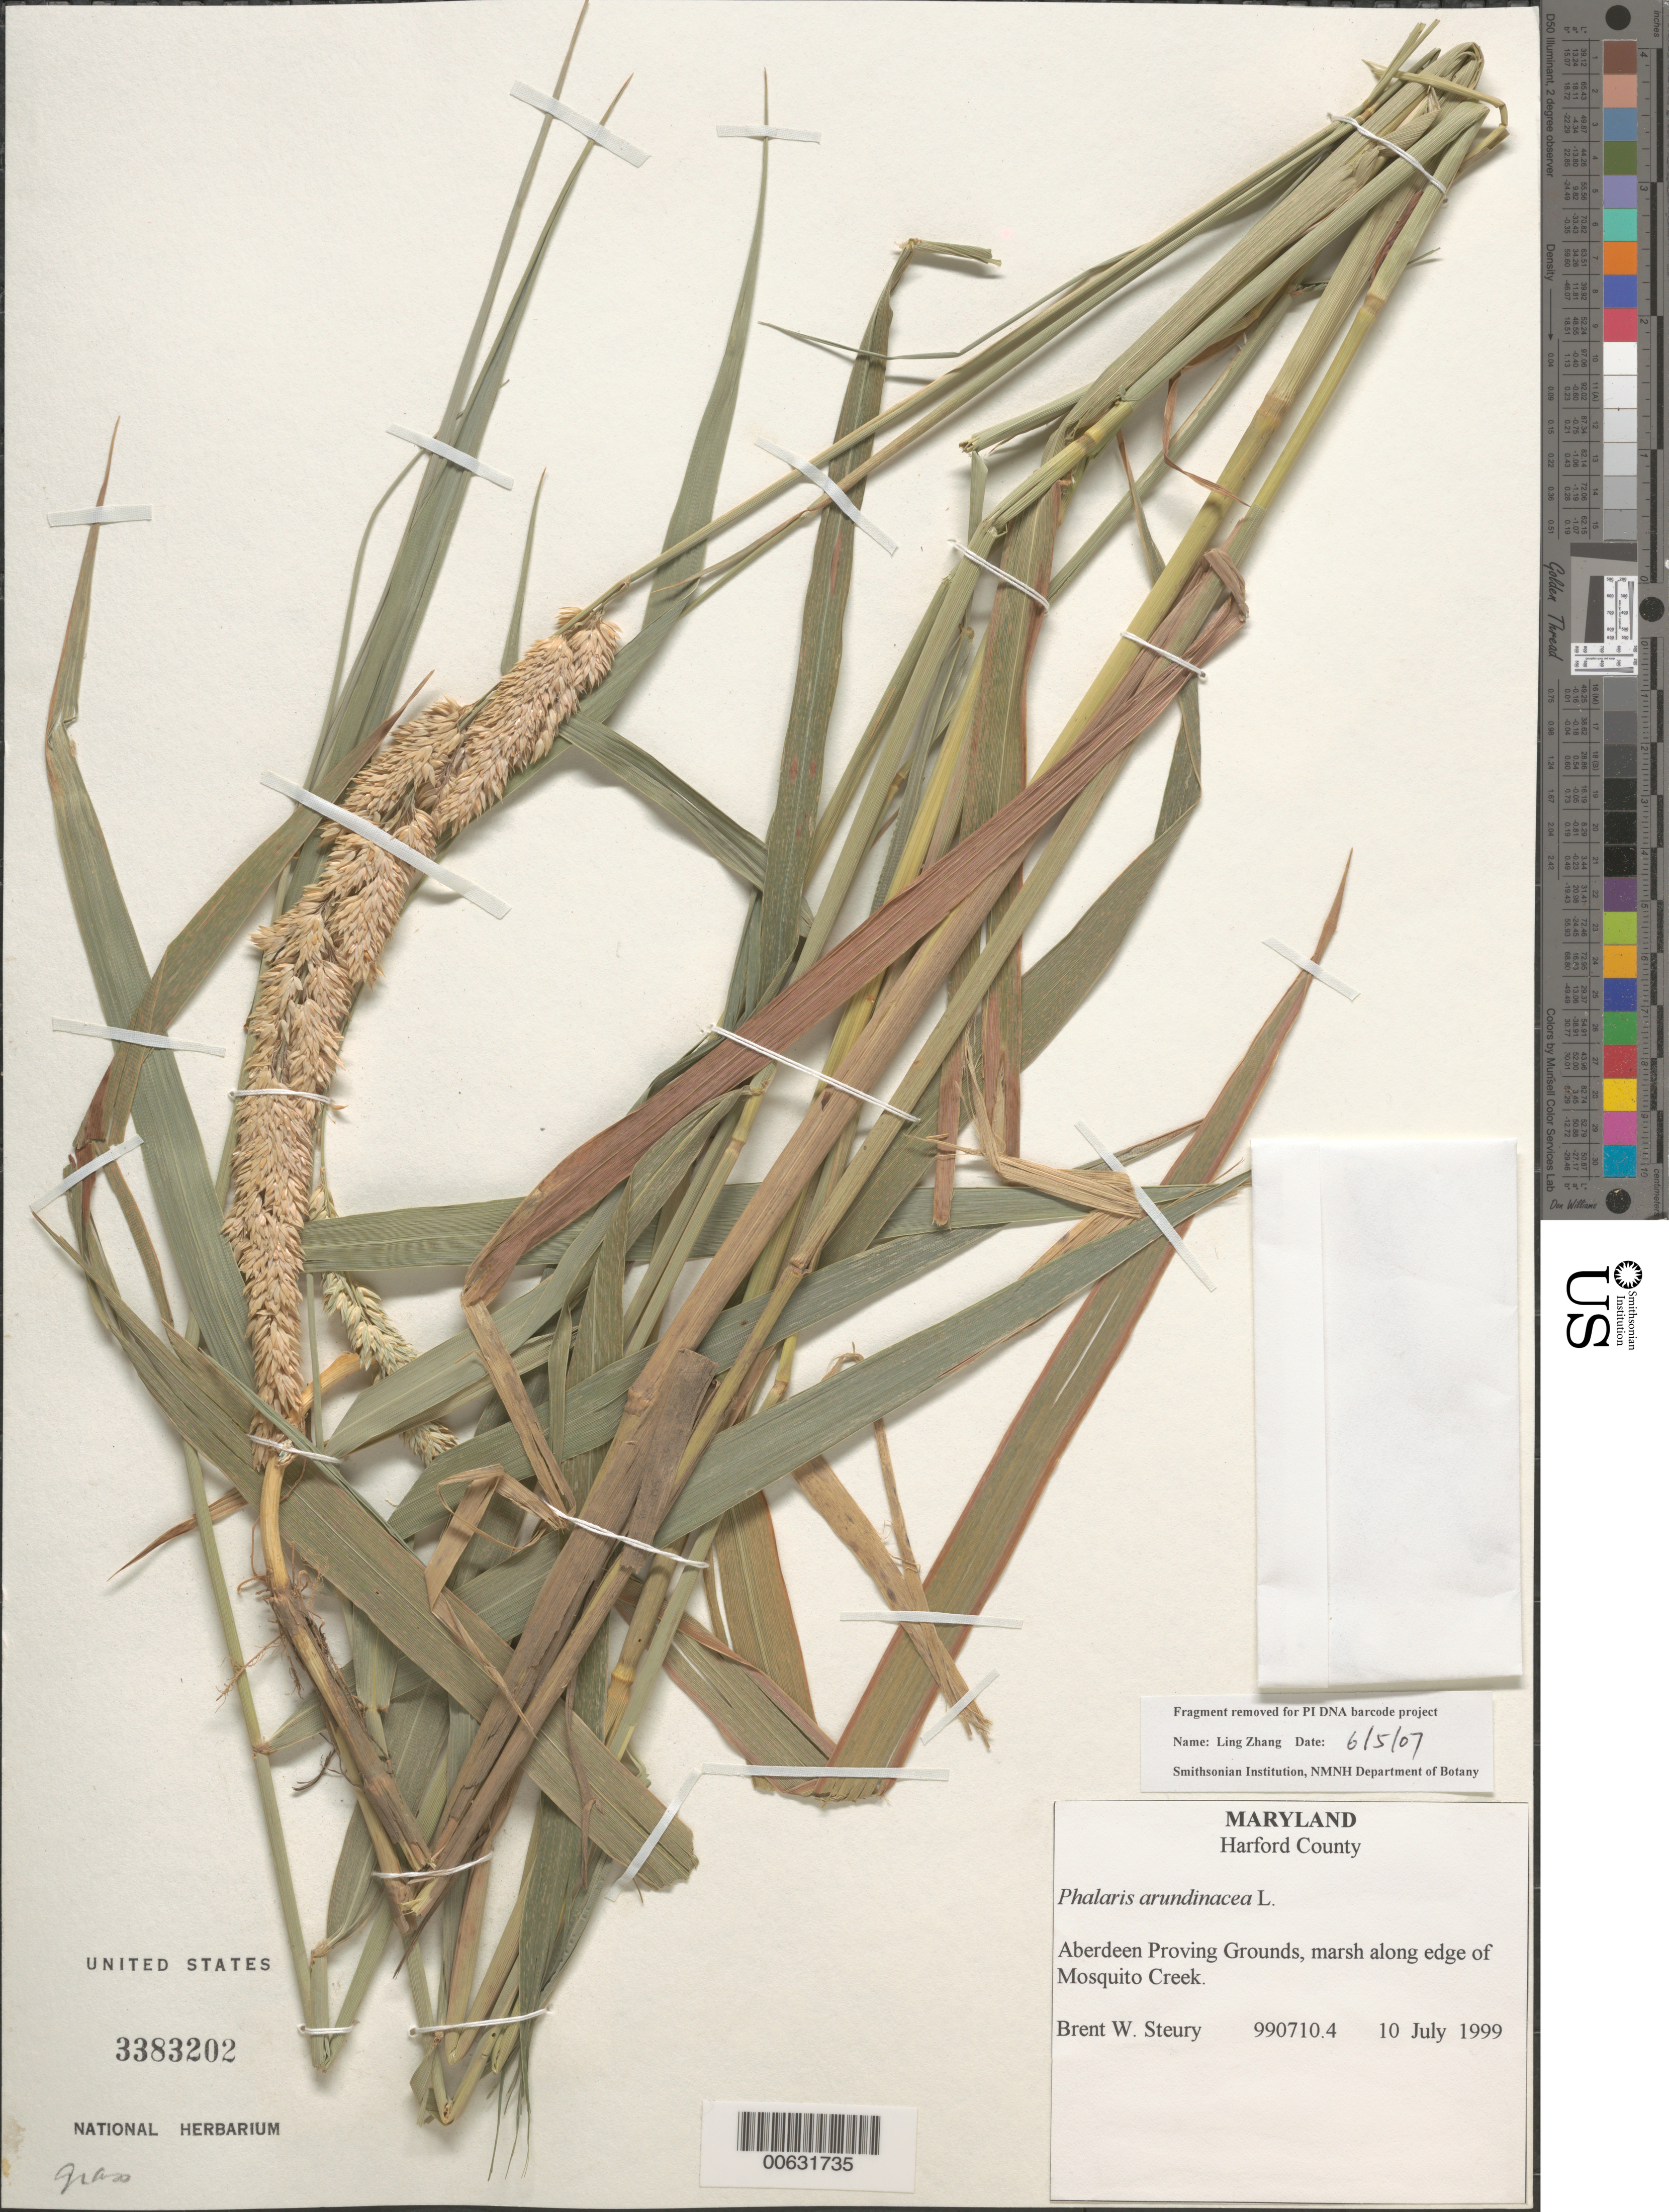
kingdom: Plantae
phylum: Tracheophyta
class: Liliopsida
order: Poales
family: Poaceae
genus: Phalaris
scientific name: Phalaris arundinacea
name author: L.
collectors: B. Steury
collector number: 990710.4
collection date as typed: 10 Jul 1999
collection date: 1999-07-10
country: United States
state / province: Maryland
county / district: Harford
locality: Aberdeen Proving Grounds, Mosquito Creek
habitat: Marsh along edge of creek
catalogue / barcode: US 3383202